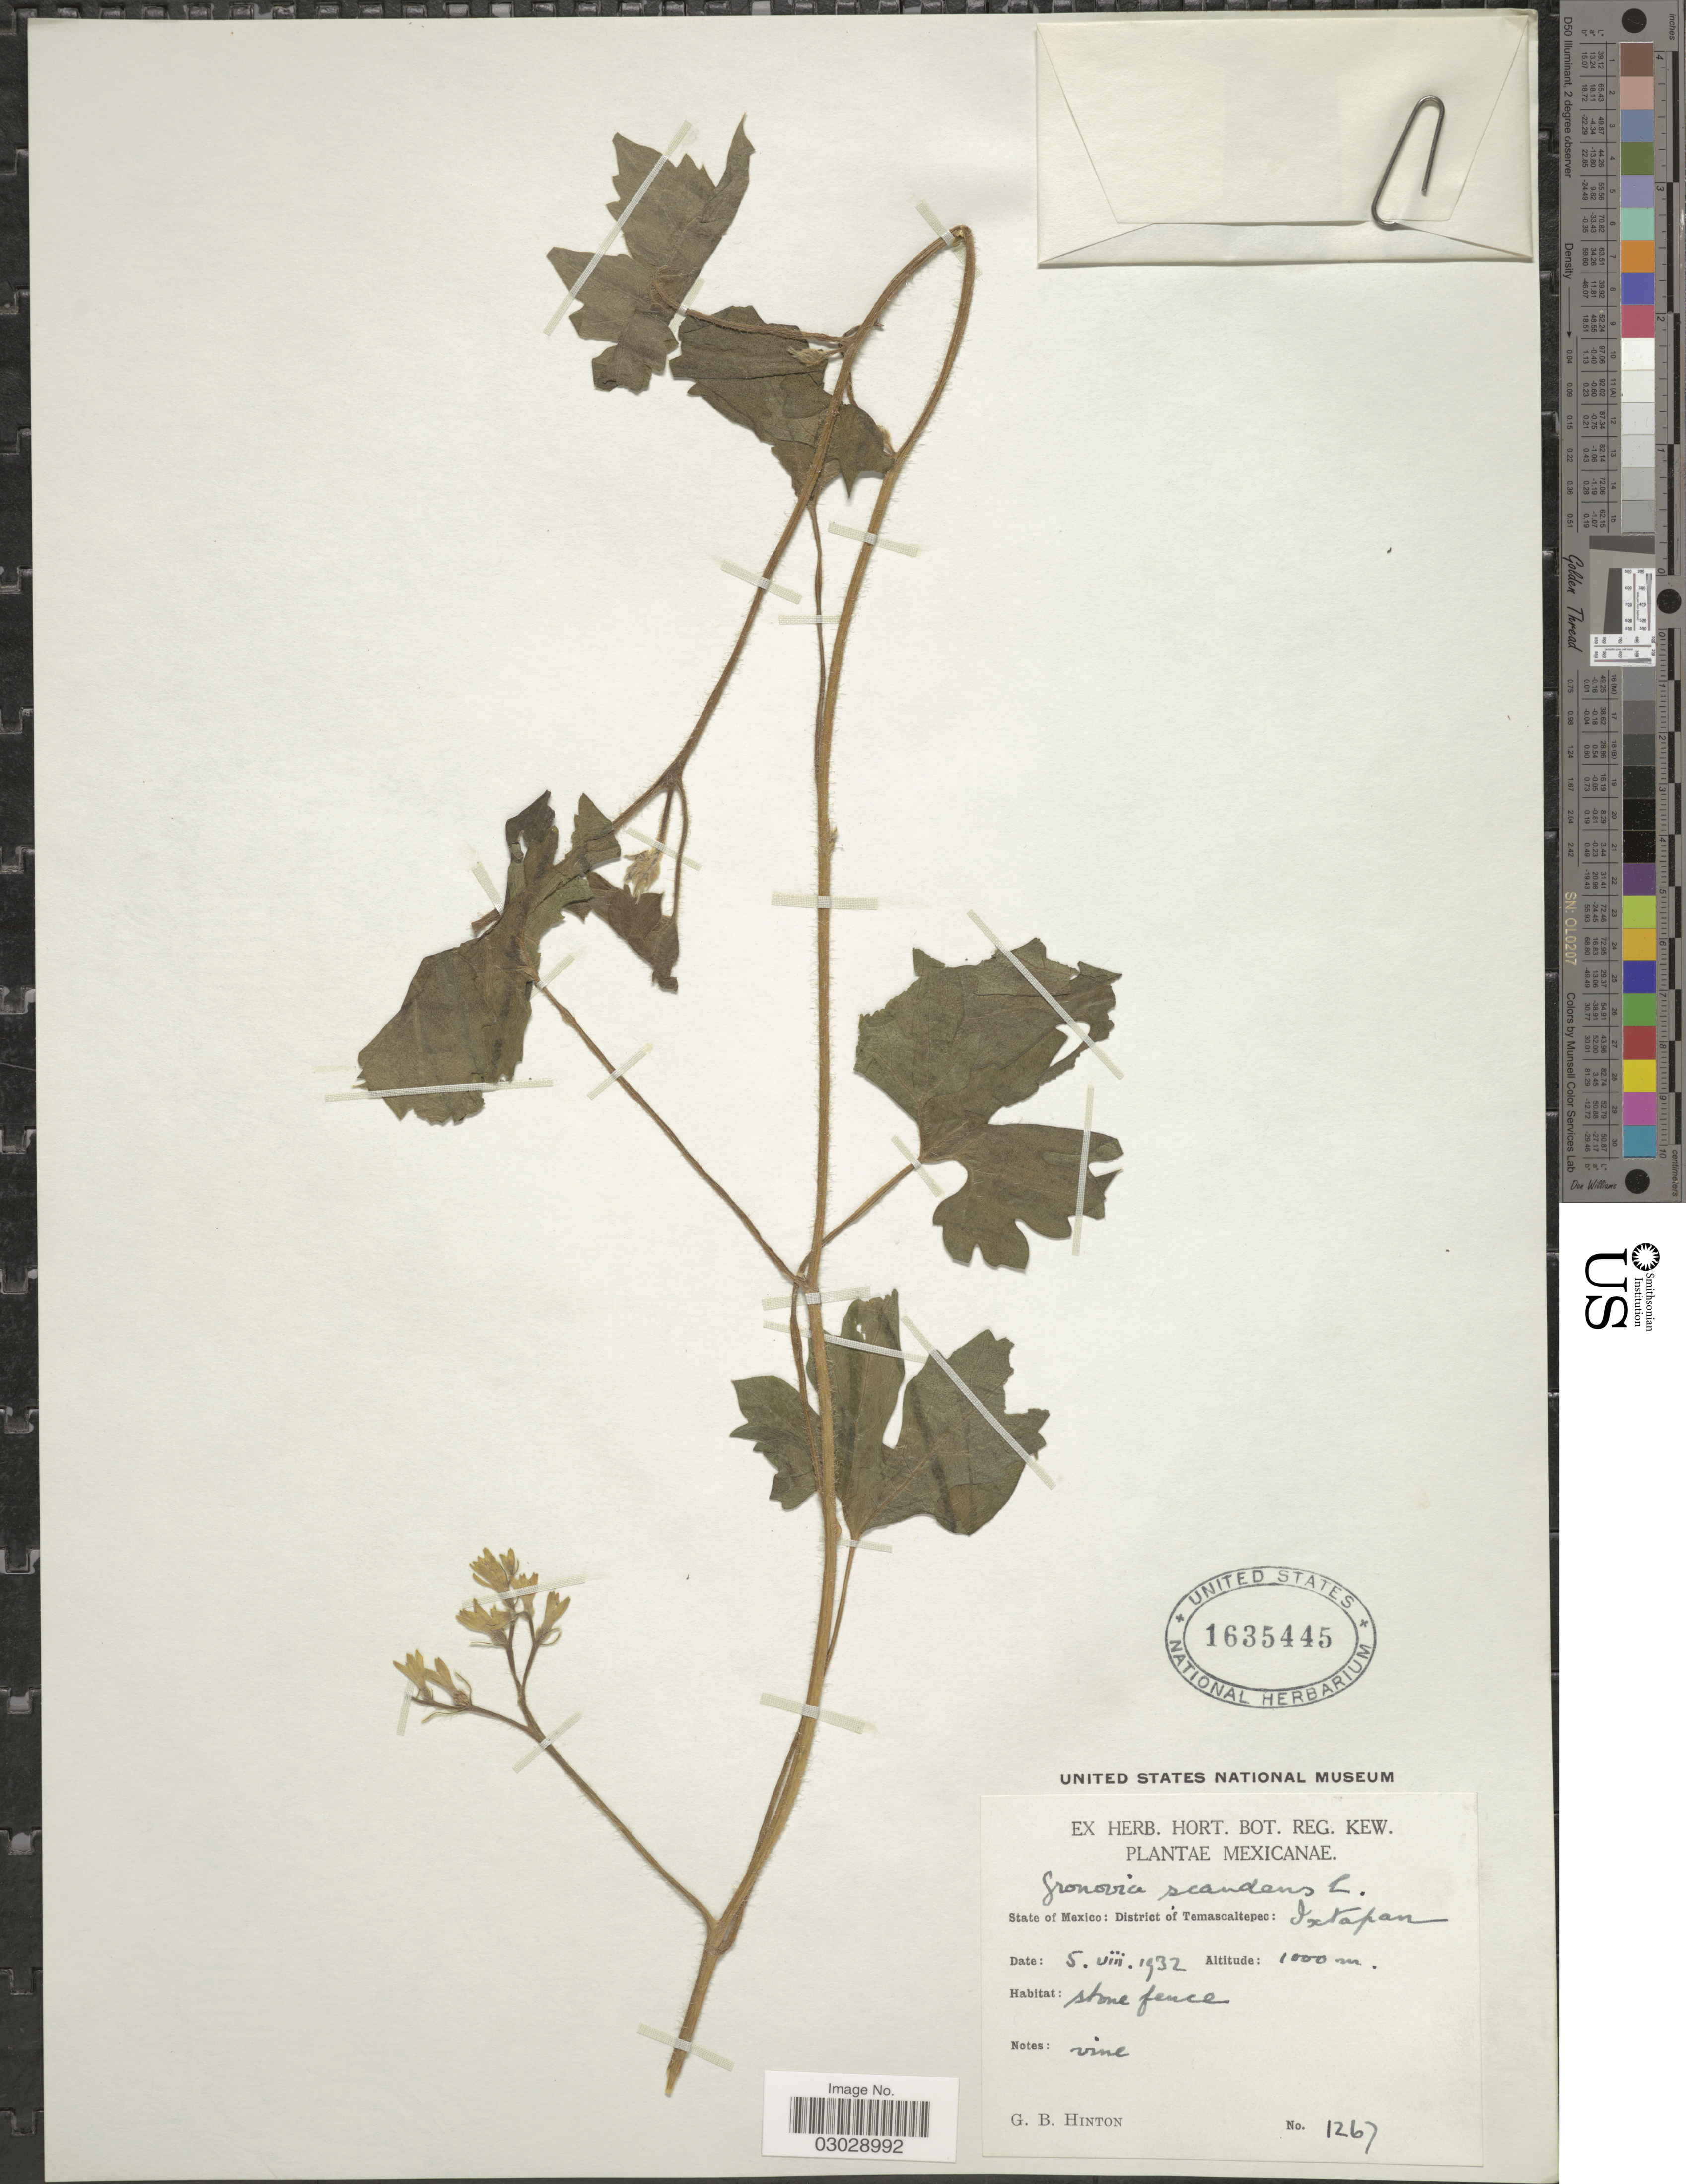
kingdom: Plantae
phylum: Tracheophyta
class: Magnoliopsida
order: Cornales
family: Loasaceae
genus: Gronovia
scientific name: Gronovia scandens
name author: L.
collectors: G. B. Hinton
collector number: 1267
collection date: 1932-08-05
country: Mexico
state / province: México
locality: District of Temascaltepec: Ixtapan.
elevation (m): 1000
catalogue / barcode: US 1635445